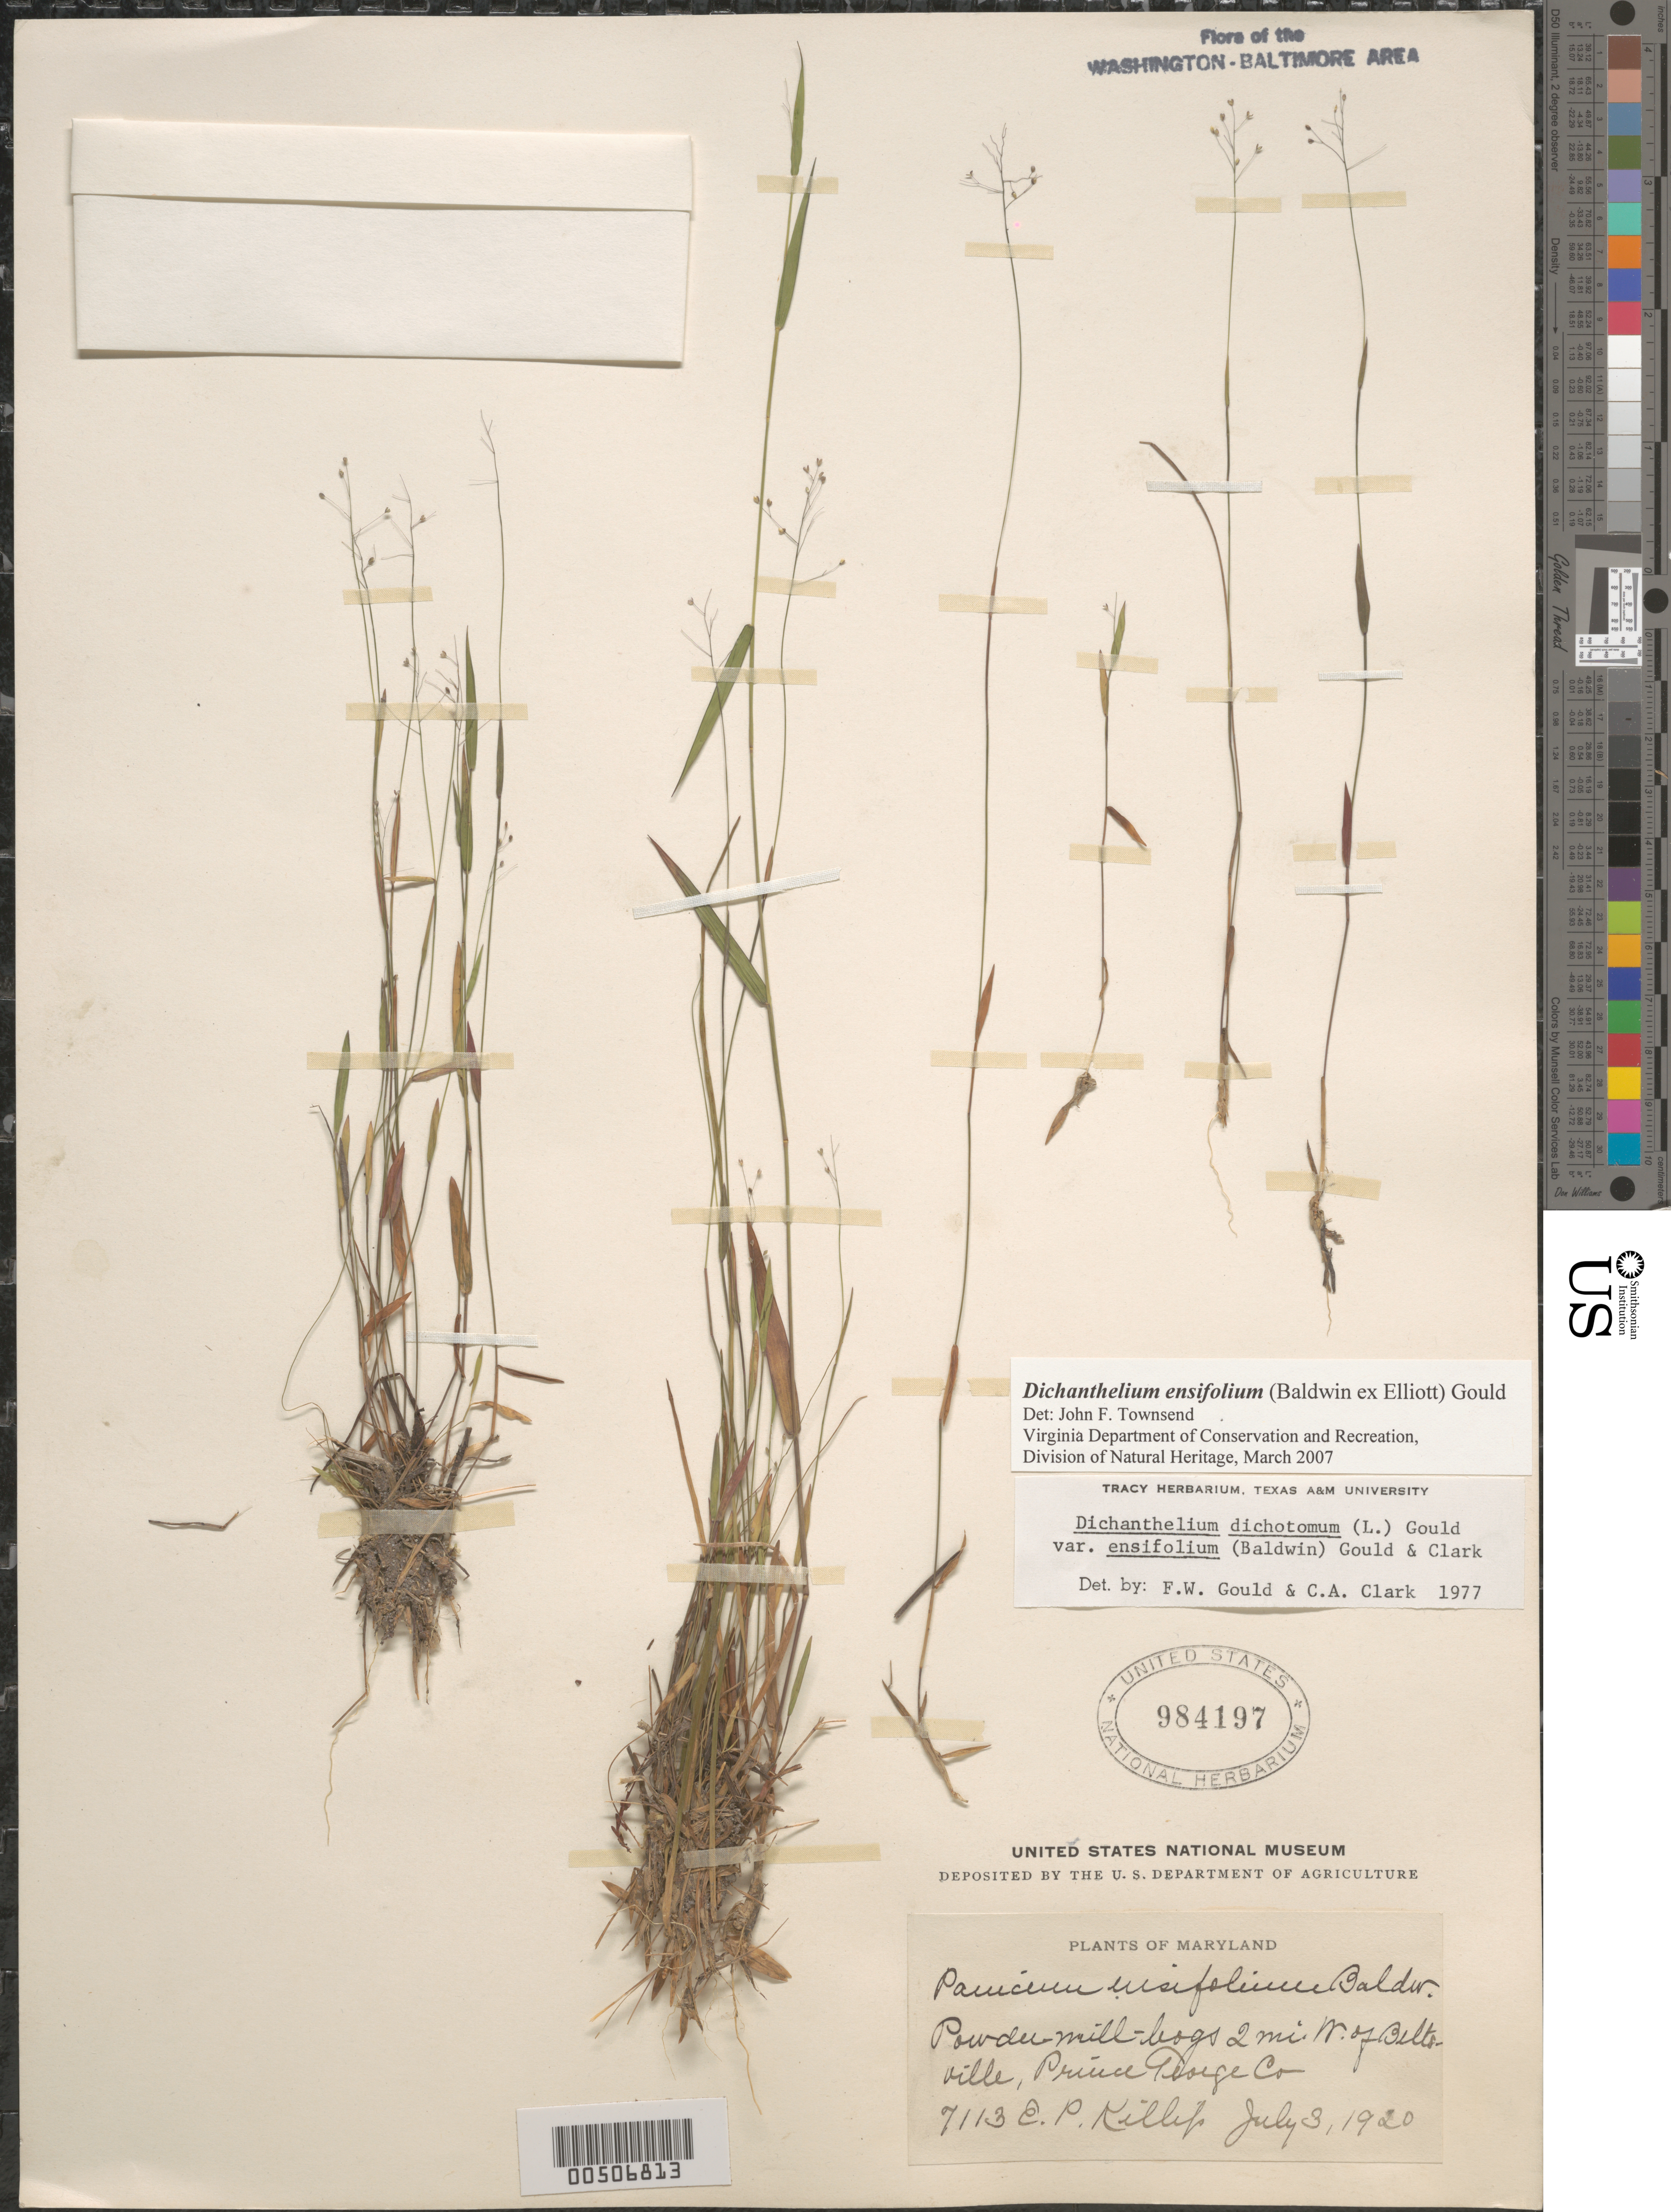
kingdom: Plantae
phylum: Tracheophyta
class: Liliopsida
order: Poales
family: Poaceae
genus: Dichanthelium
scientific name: Dichanthelium dichotomum var. ensifolium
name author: (Baldwin ex Elliot) Gould & C.A. Clark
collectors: E. P. Killip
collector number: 7113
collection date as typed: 03 Jul 1920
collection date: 1920-07-03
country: United States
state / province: Maryland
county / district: Prince George's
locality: Powder Mill Bogs, W of Beltsville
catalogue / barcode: US 984197